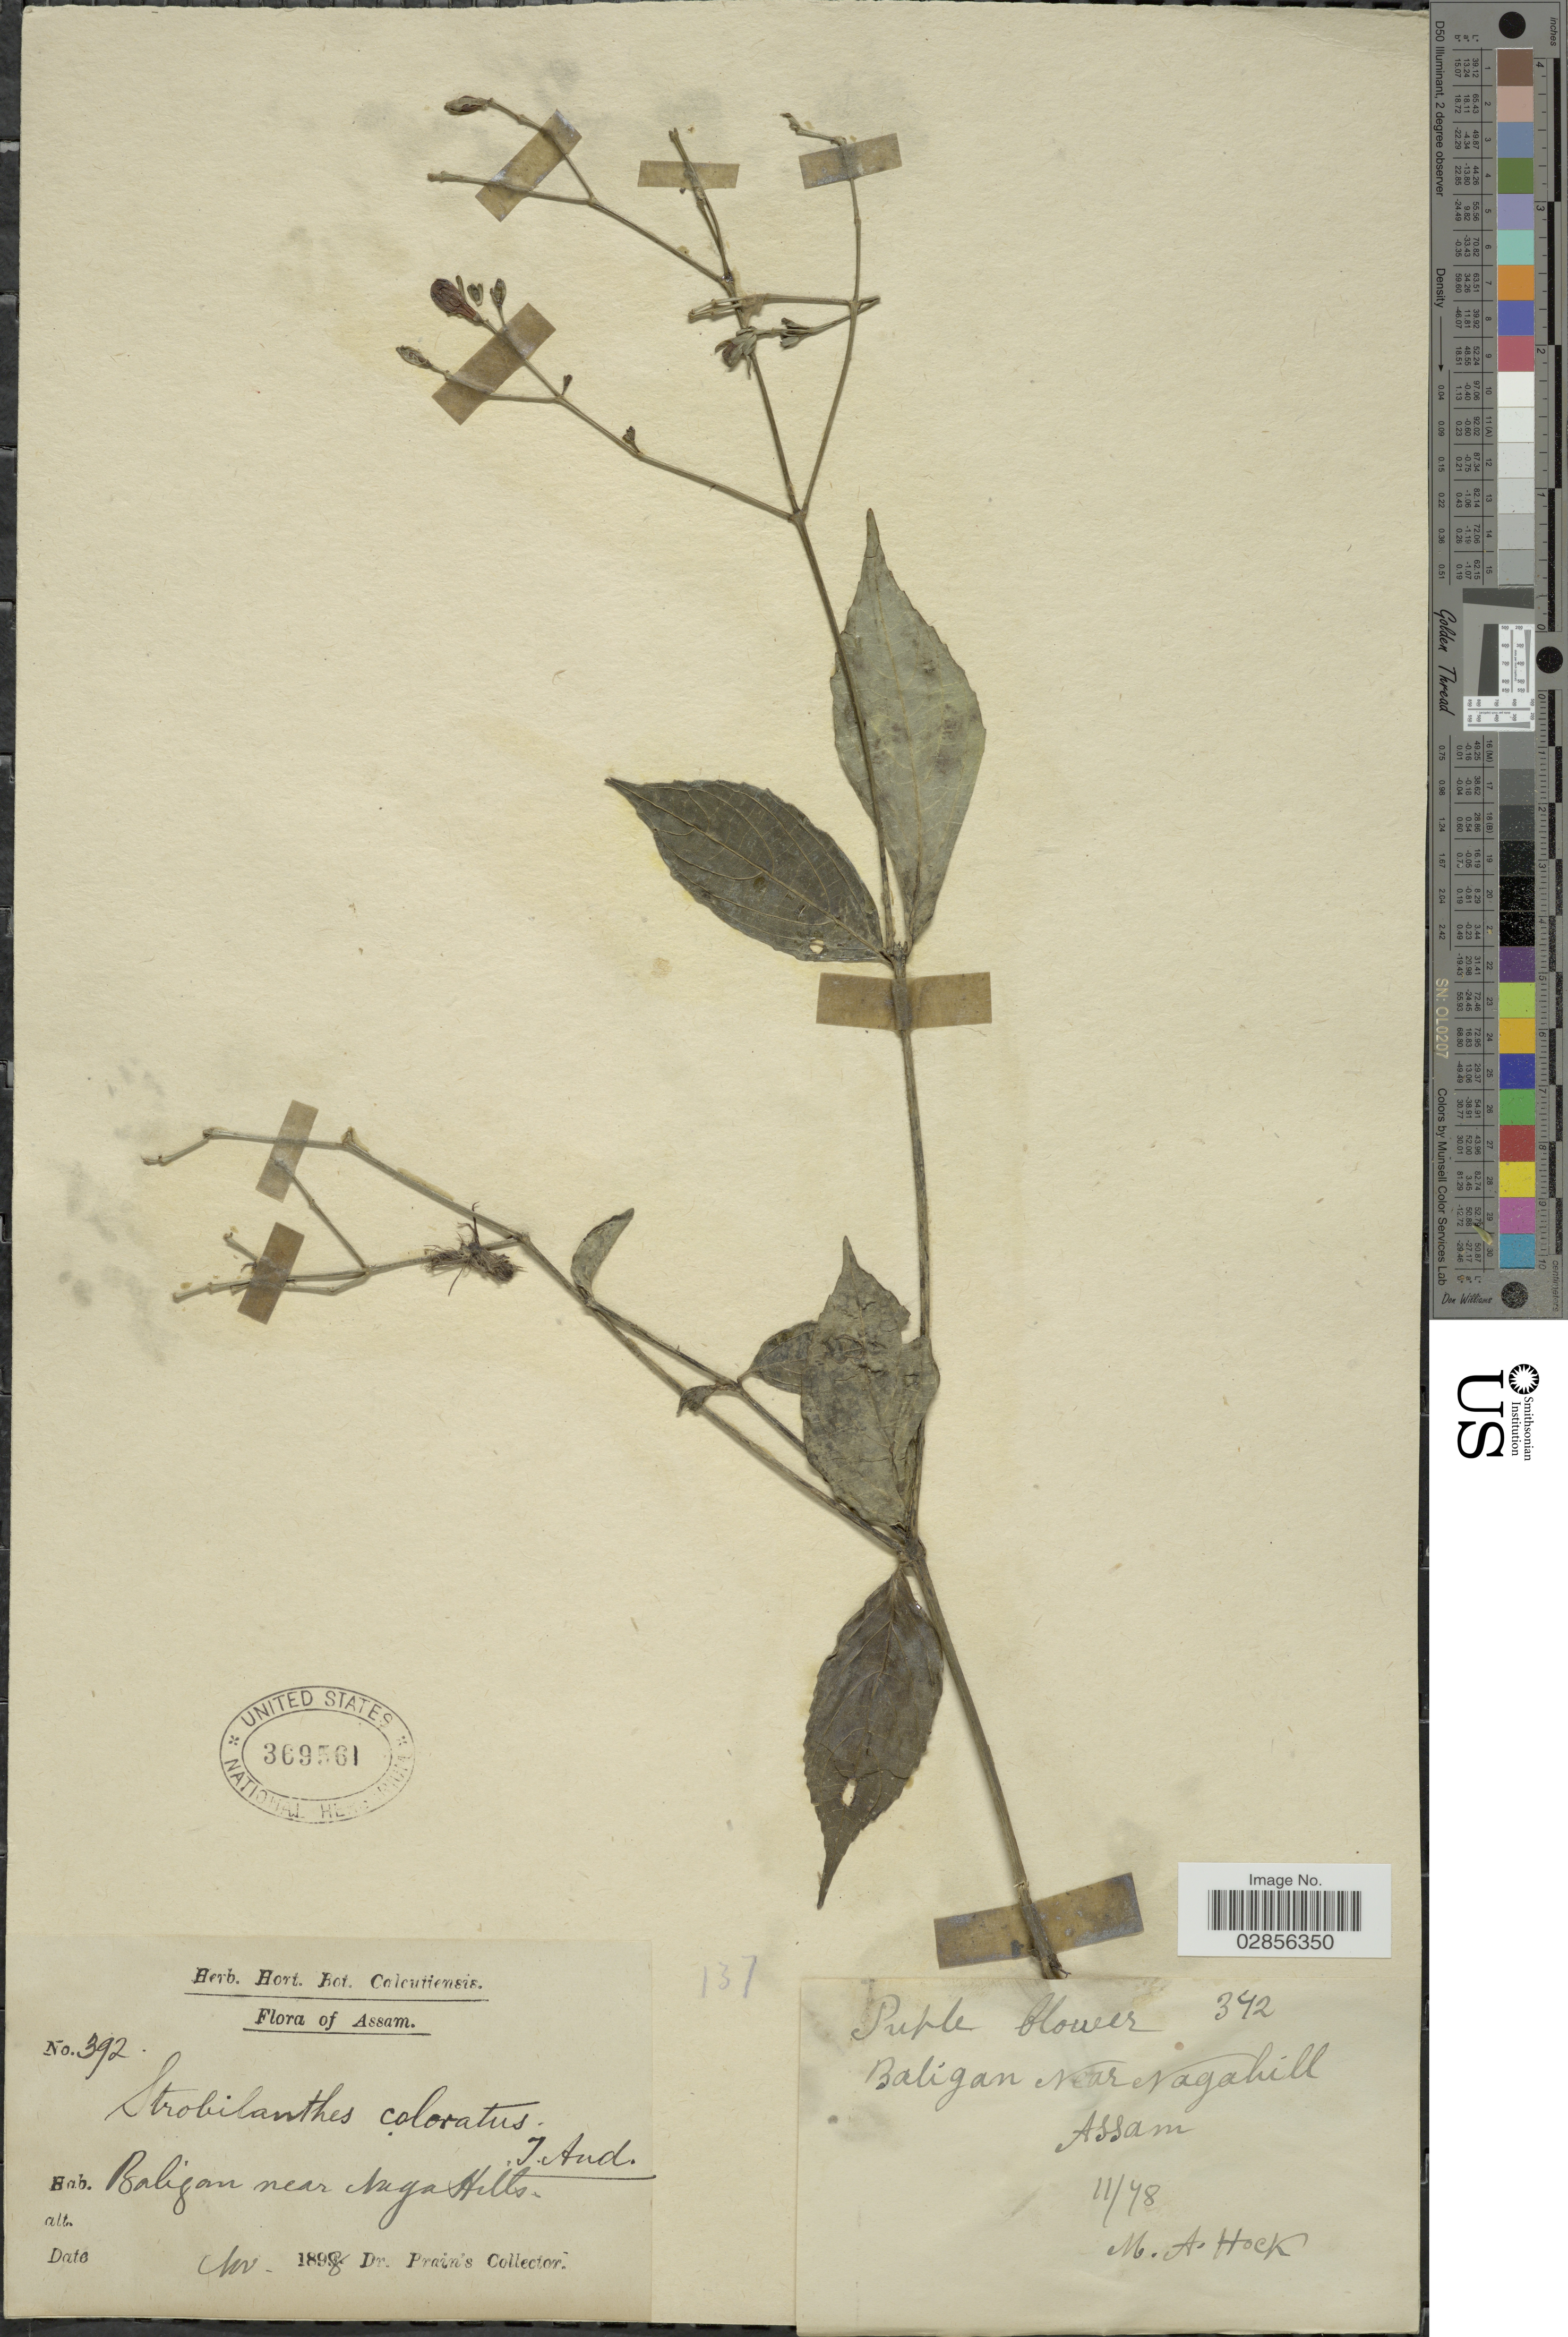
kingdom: Plantae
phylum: Tracheophyta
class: Magnoliopsida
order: Lamiales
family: Acanthaceae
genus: Strobilanthes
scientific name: Strobilanthes coloratus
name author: T. Anderson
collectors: Dr. Prain's collector & M. Hock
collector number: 392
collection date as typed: Transcribed d/m/y: /11/78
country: India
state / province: Assam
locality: Baligan near Nagahill.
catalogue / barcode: US 369561